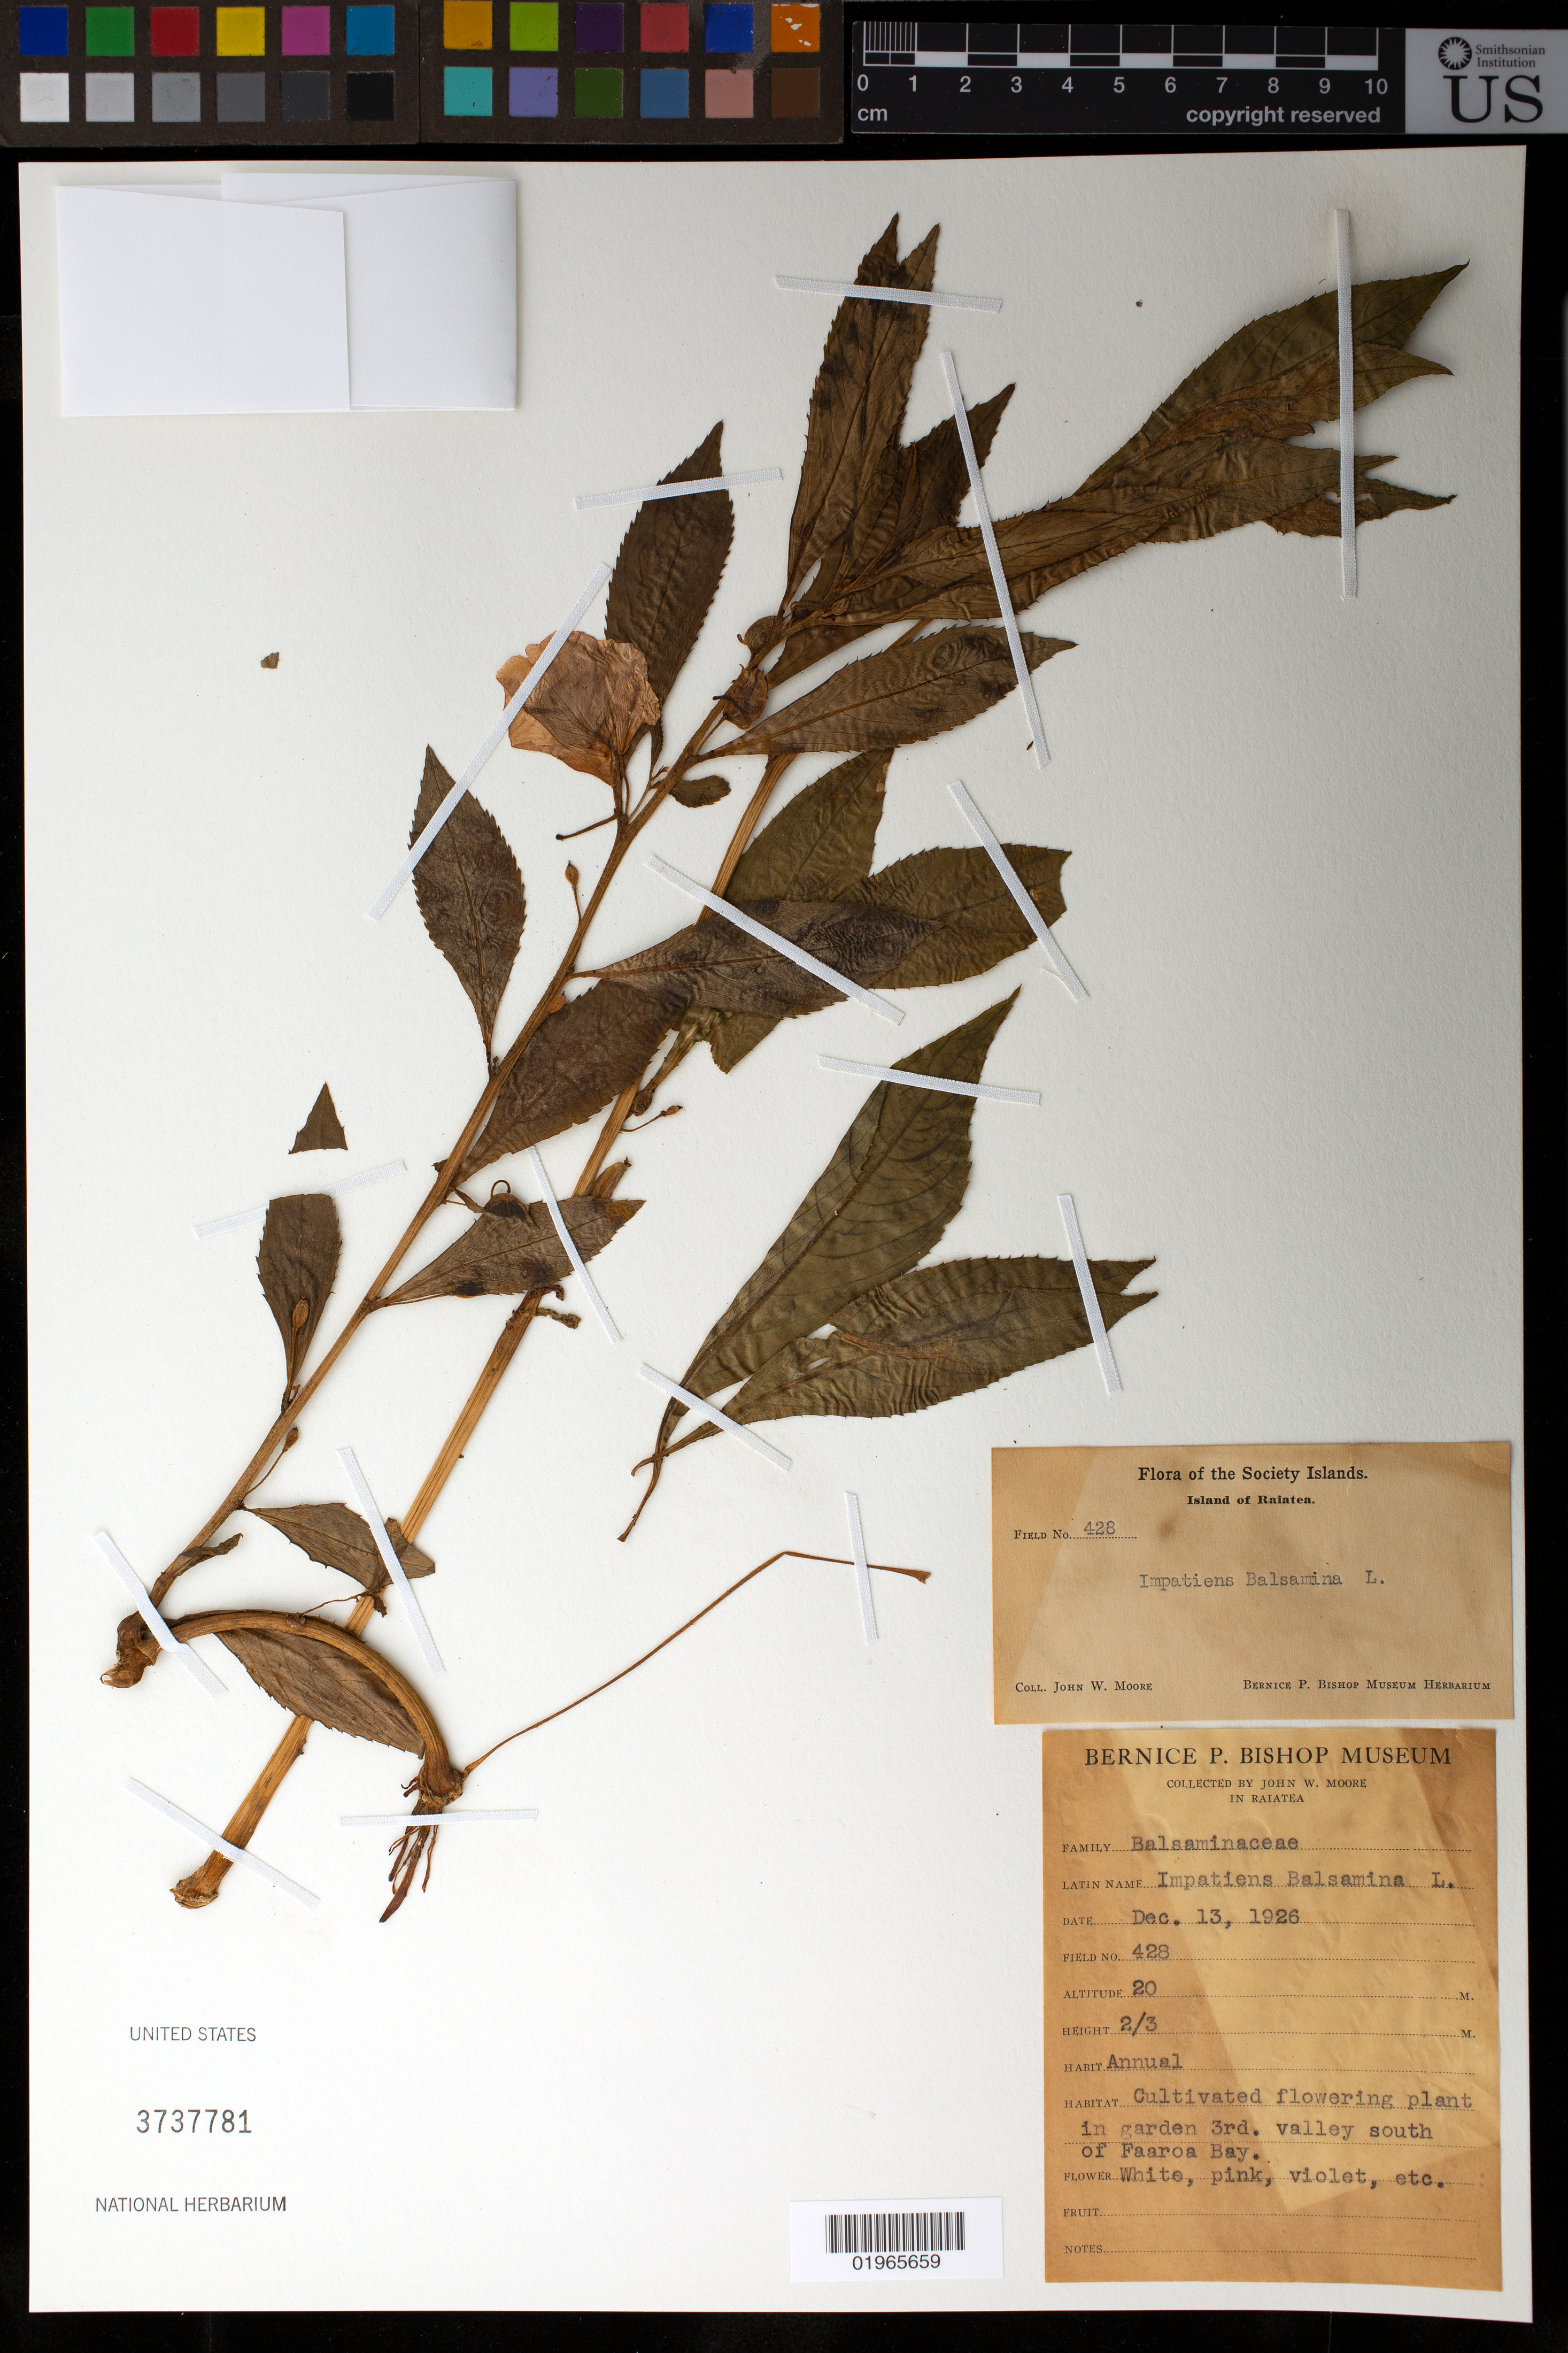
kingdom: Plantae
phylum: Tracheophyta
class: Magnoliopsida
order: Ericales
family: Balsaminaceae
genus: Impatiens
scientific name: Impatiens balsamina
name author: L.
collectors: J. Moore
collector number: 428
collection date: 1926-12-13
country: French Polynesia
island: Raiatea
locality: Island of Raiatea, 3rd valley south of Faaroa Bay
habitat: Garden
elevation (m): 20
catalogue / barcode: US 3737781